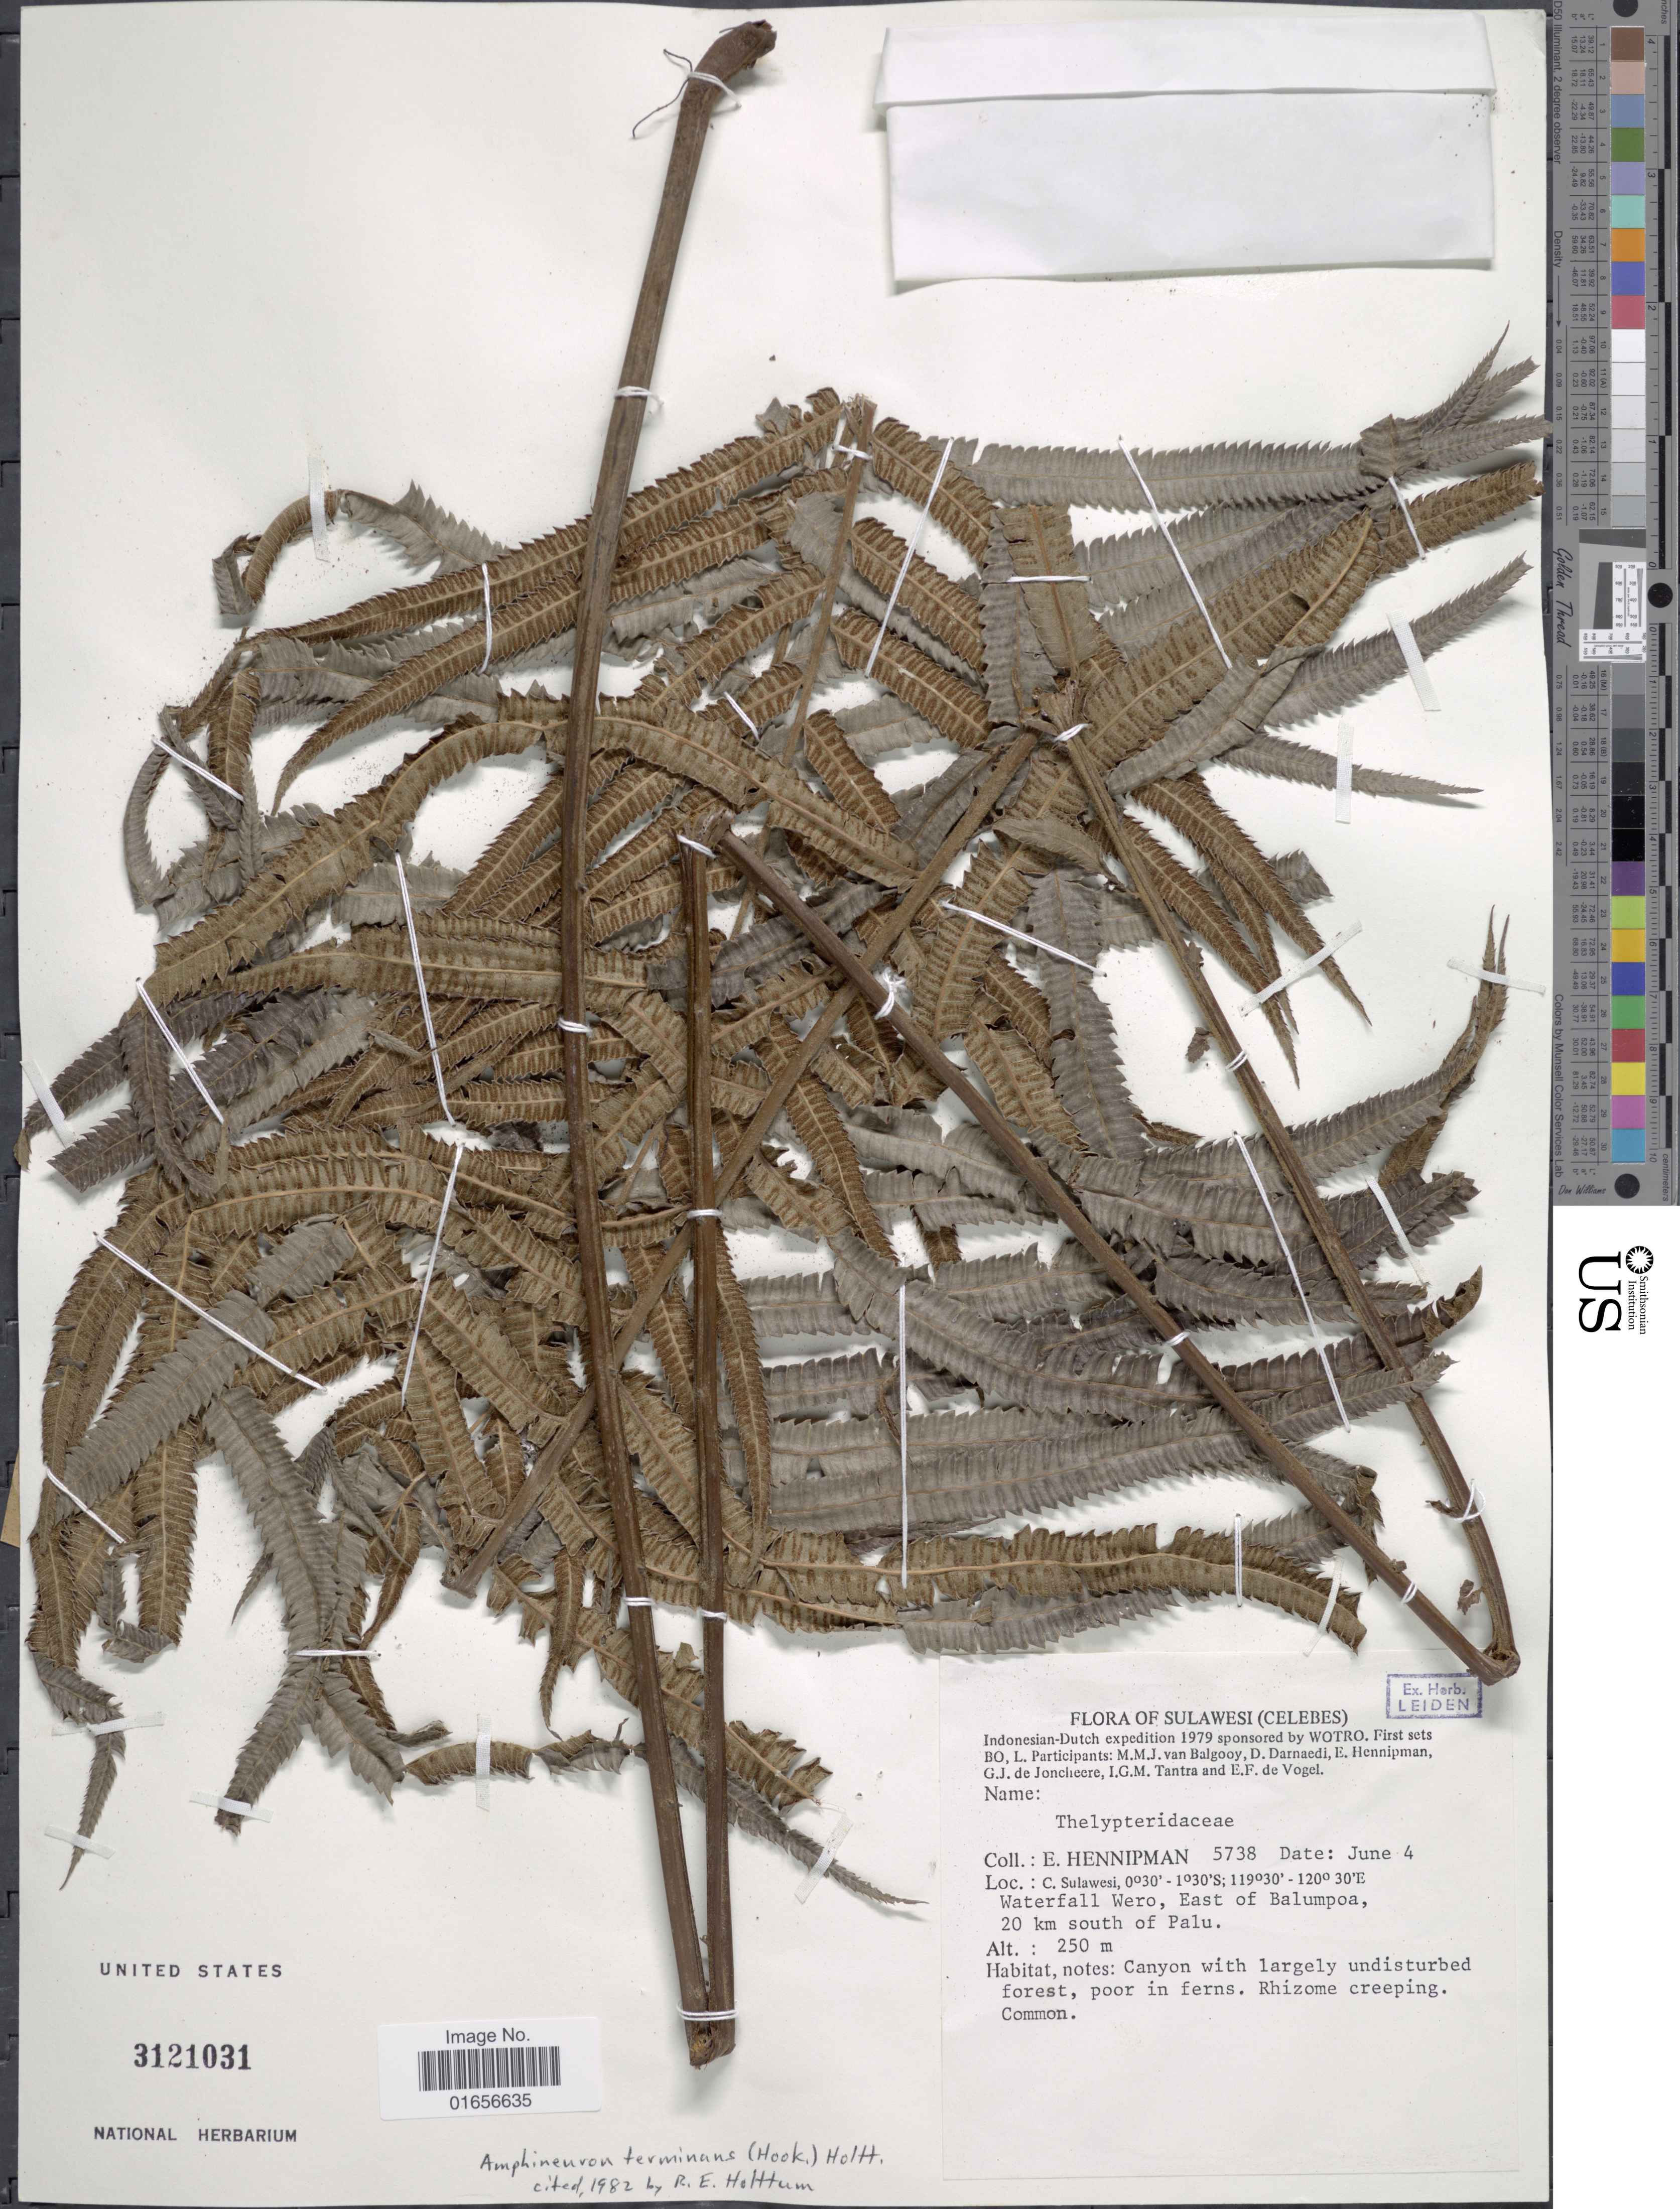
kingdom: Plantae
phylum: Tracheophyta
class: Polypodiopsida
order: Polypodiales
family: Thelypteridaceae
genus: Amphineuron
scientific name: Amphineuron terminans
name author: (J. Sm. ex Hook.) Holttum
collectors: E. Hennipman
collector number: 5738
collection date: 1979-06-04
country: Indonesia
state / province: Sulawesi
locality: Sulawesi (Celebes), C. Sulawesi, Waterfall Wero, east of Balumpoa, 20 km south of Palu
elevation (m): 250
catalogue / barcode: US 3121031